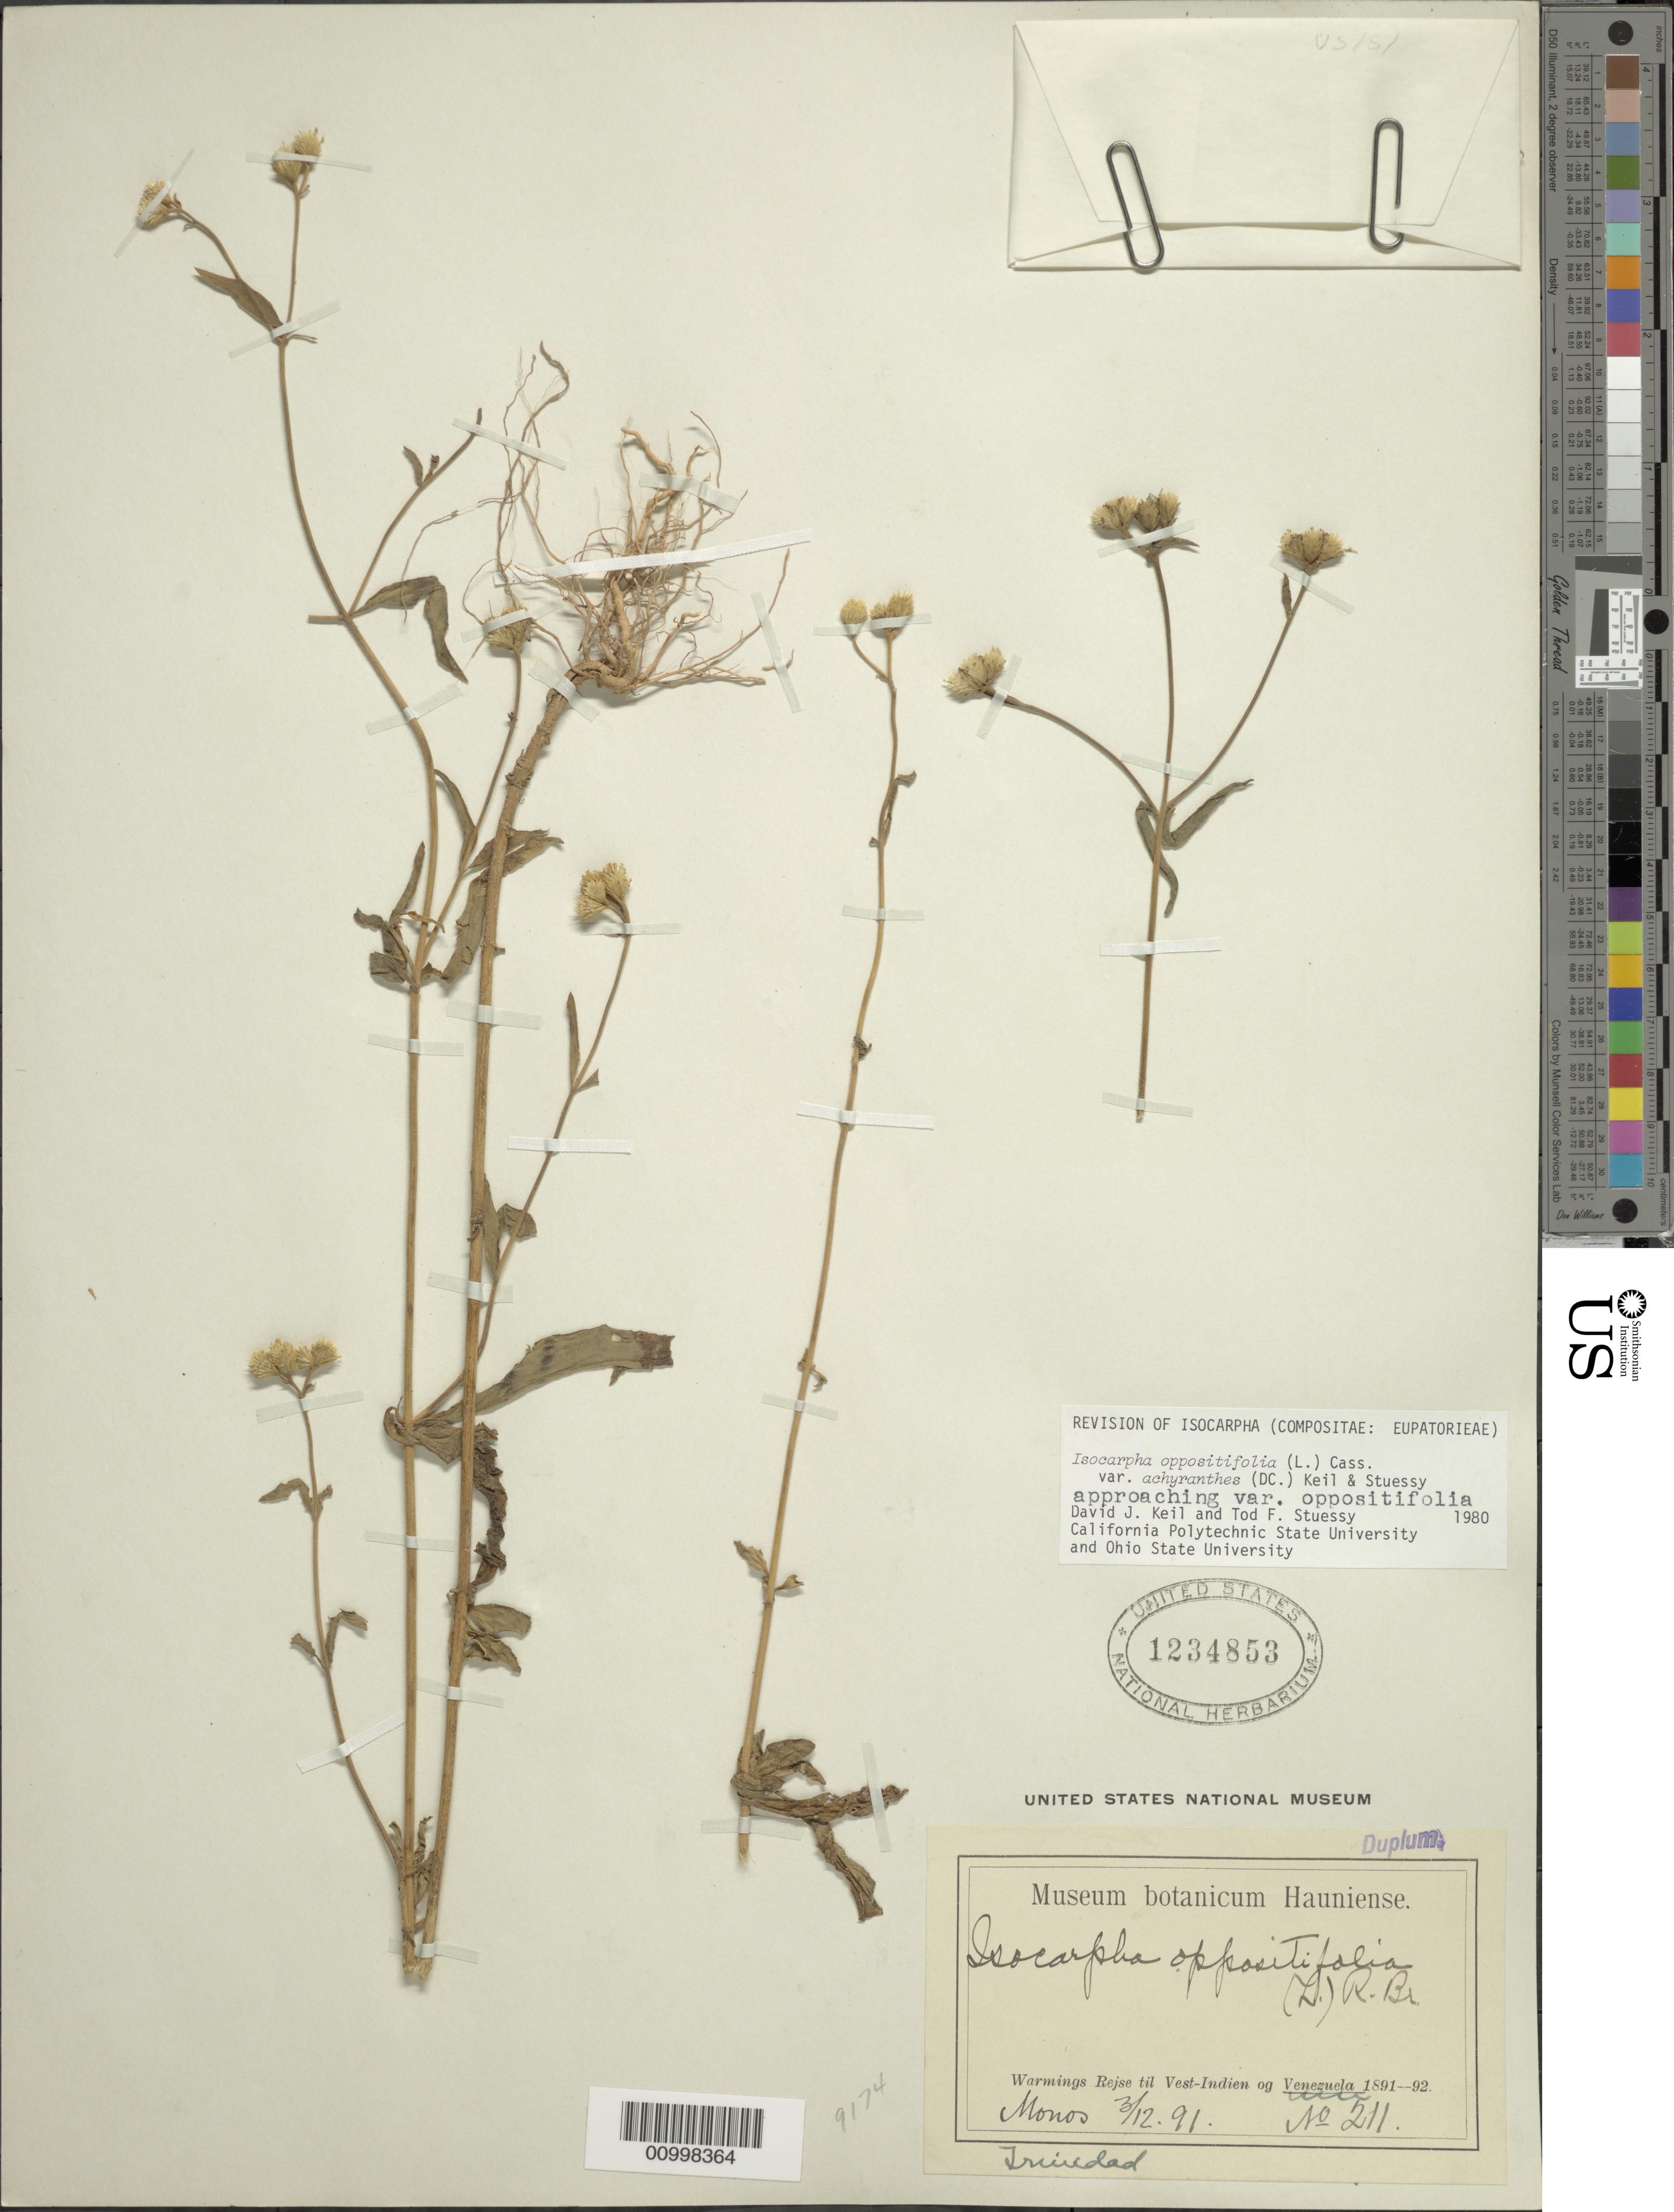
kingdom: Plantae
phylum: Tracheophyta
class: Magnoliopsida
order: Asterales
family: Asteraceae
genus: Isocarpha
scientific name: Isocarpha oppositifolia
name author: (L.) Cass.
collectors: ex Mus. Bot. Hauniense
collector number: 211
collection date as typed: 12 Mar 1891 or 03 Dec 1891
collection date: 1891-03-12 or 1891-12-03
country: Trinidad and Tobago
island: Trinidad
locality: Monos Island.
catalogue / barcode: US 1234853